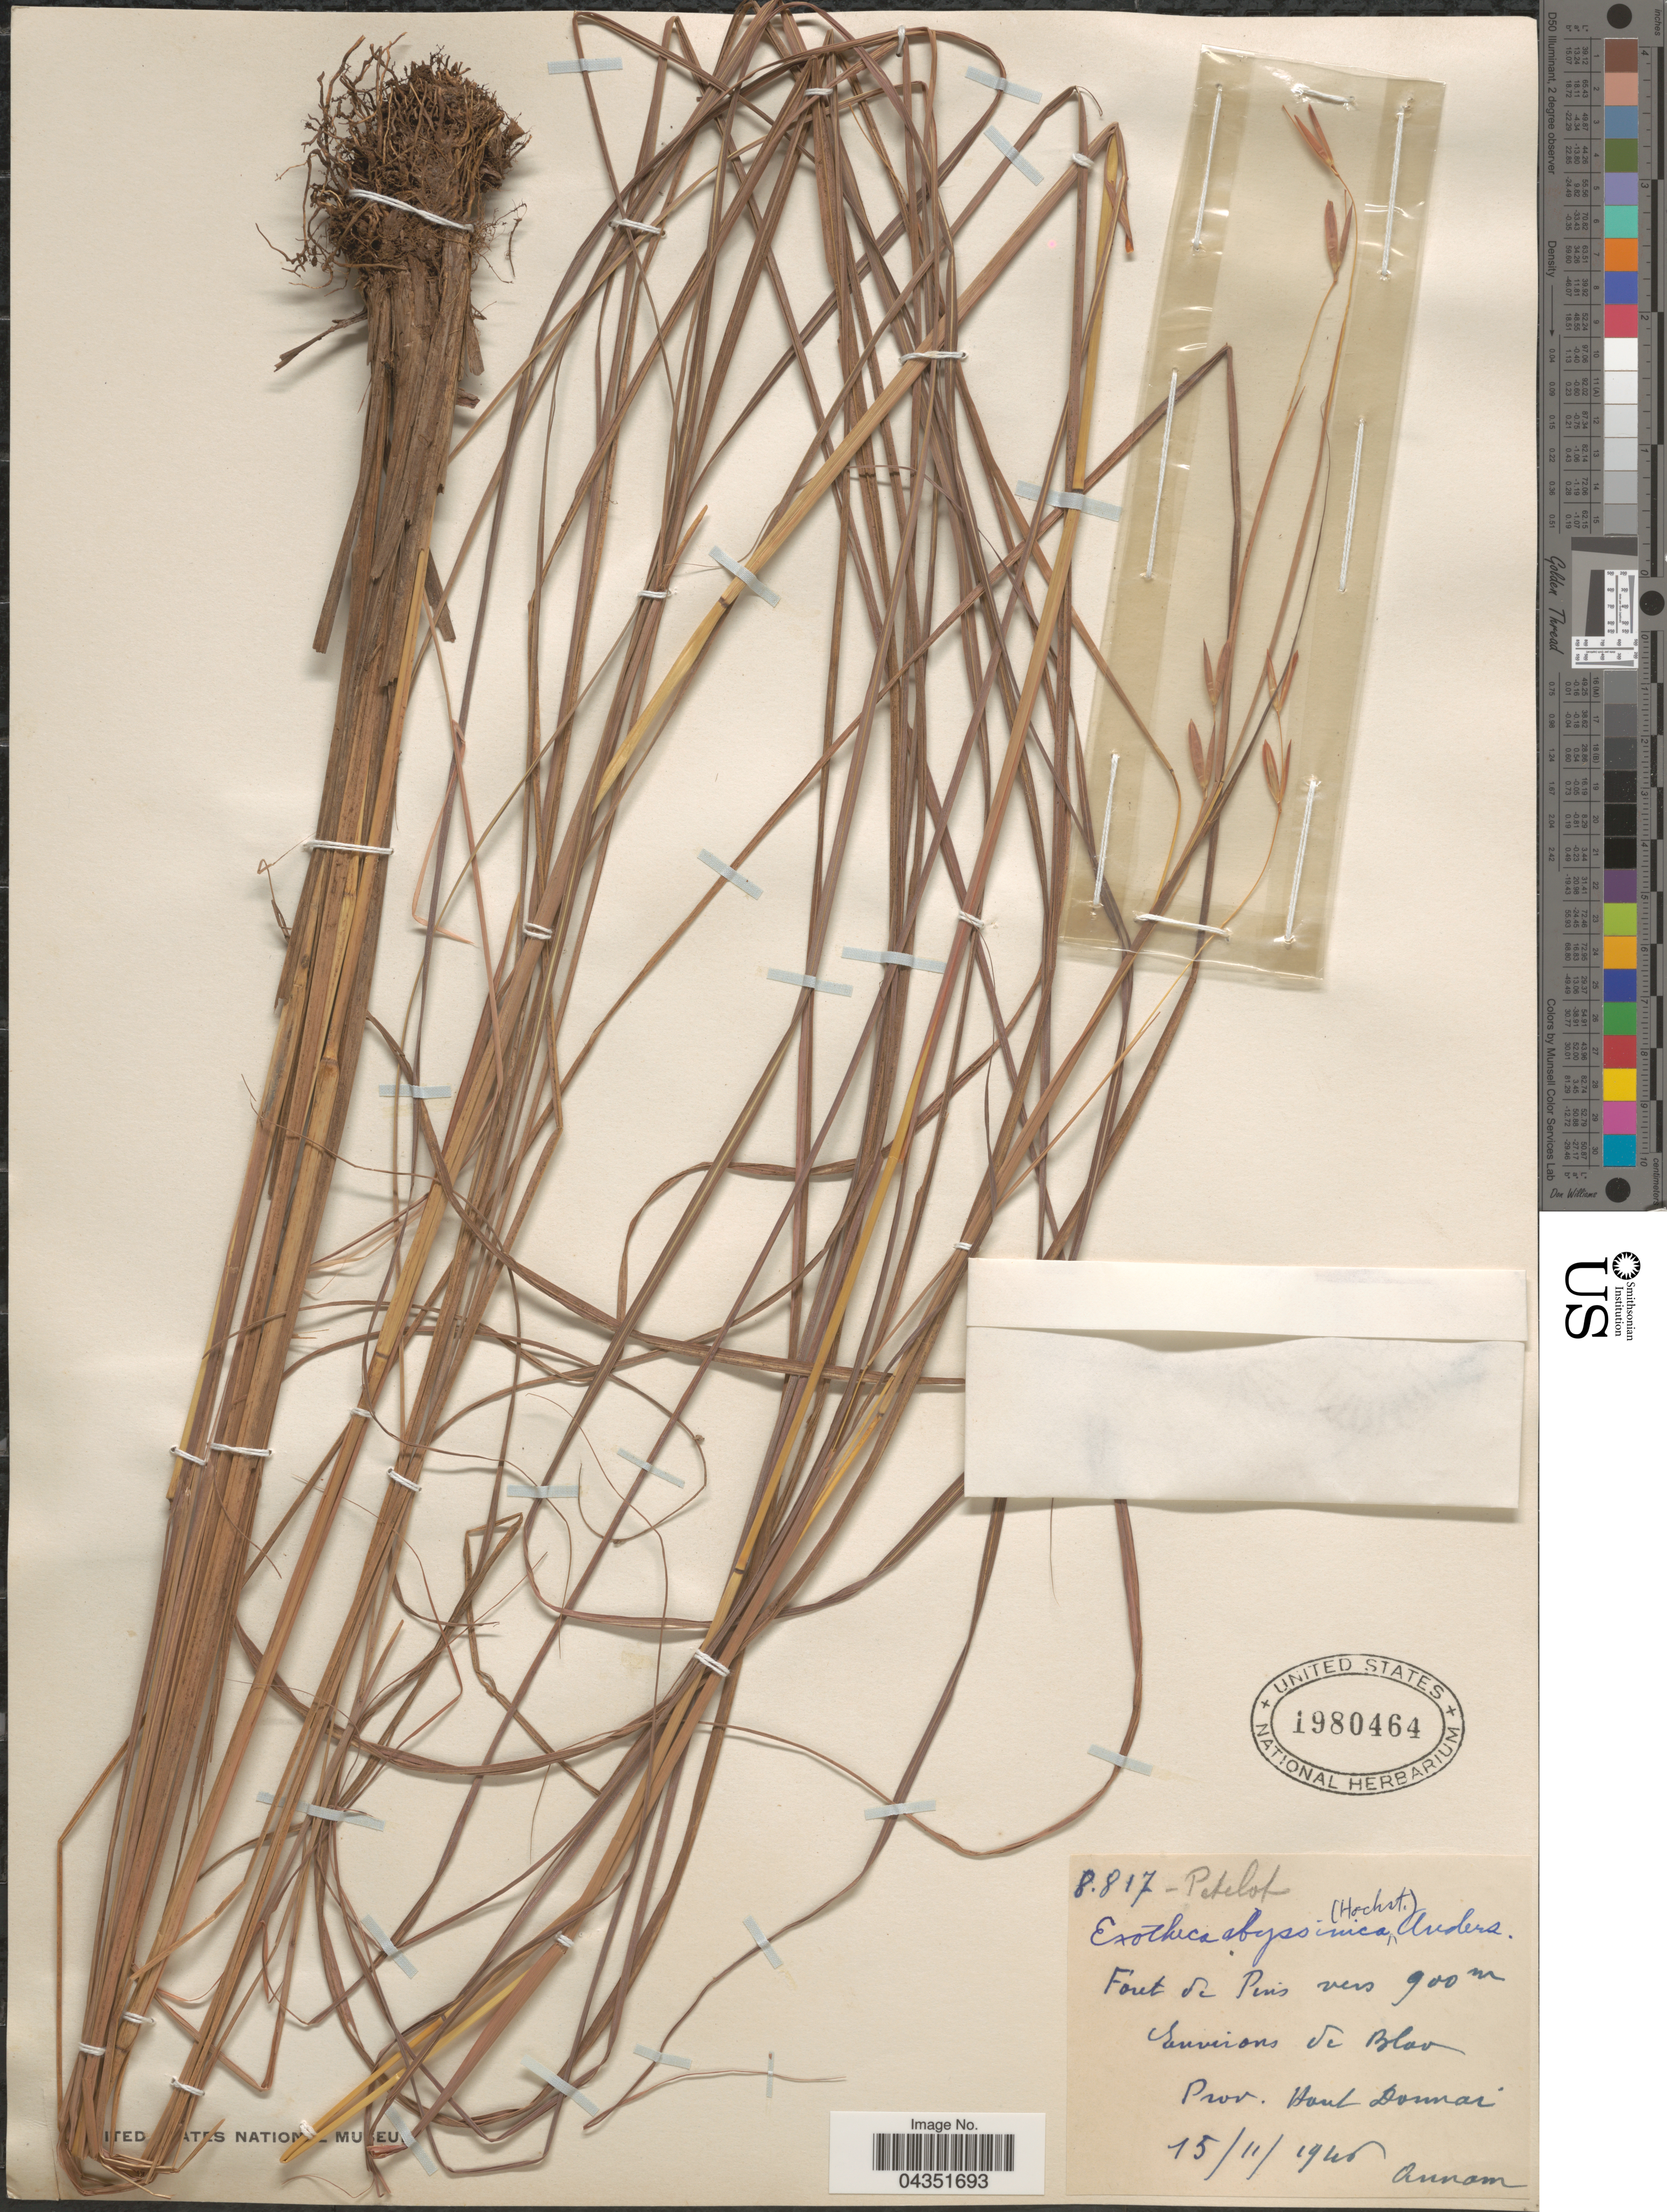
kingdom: Plantae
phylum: Tracheophyta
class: Liliopsida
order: Poales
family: Poaceae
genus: Exotheca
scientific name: Exotheca abyssinica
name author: (Hochst. ex A. Rich.) Andersson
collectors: Pételot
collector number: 8817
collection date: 1946-11-15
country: Vietnam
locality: Foret de Pins. Environs de Blao. Prov. Haut Donnai. Annam.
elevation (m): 900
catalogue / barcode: US 1980464